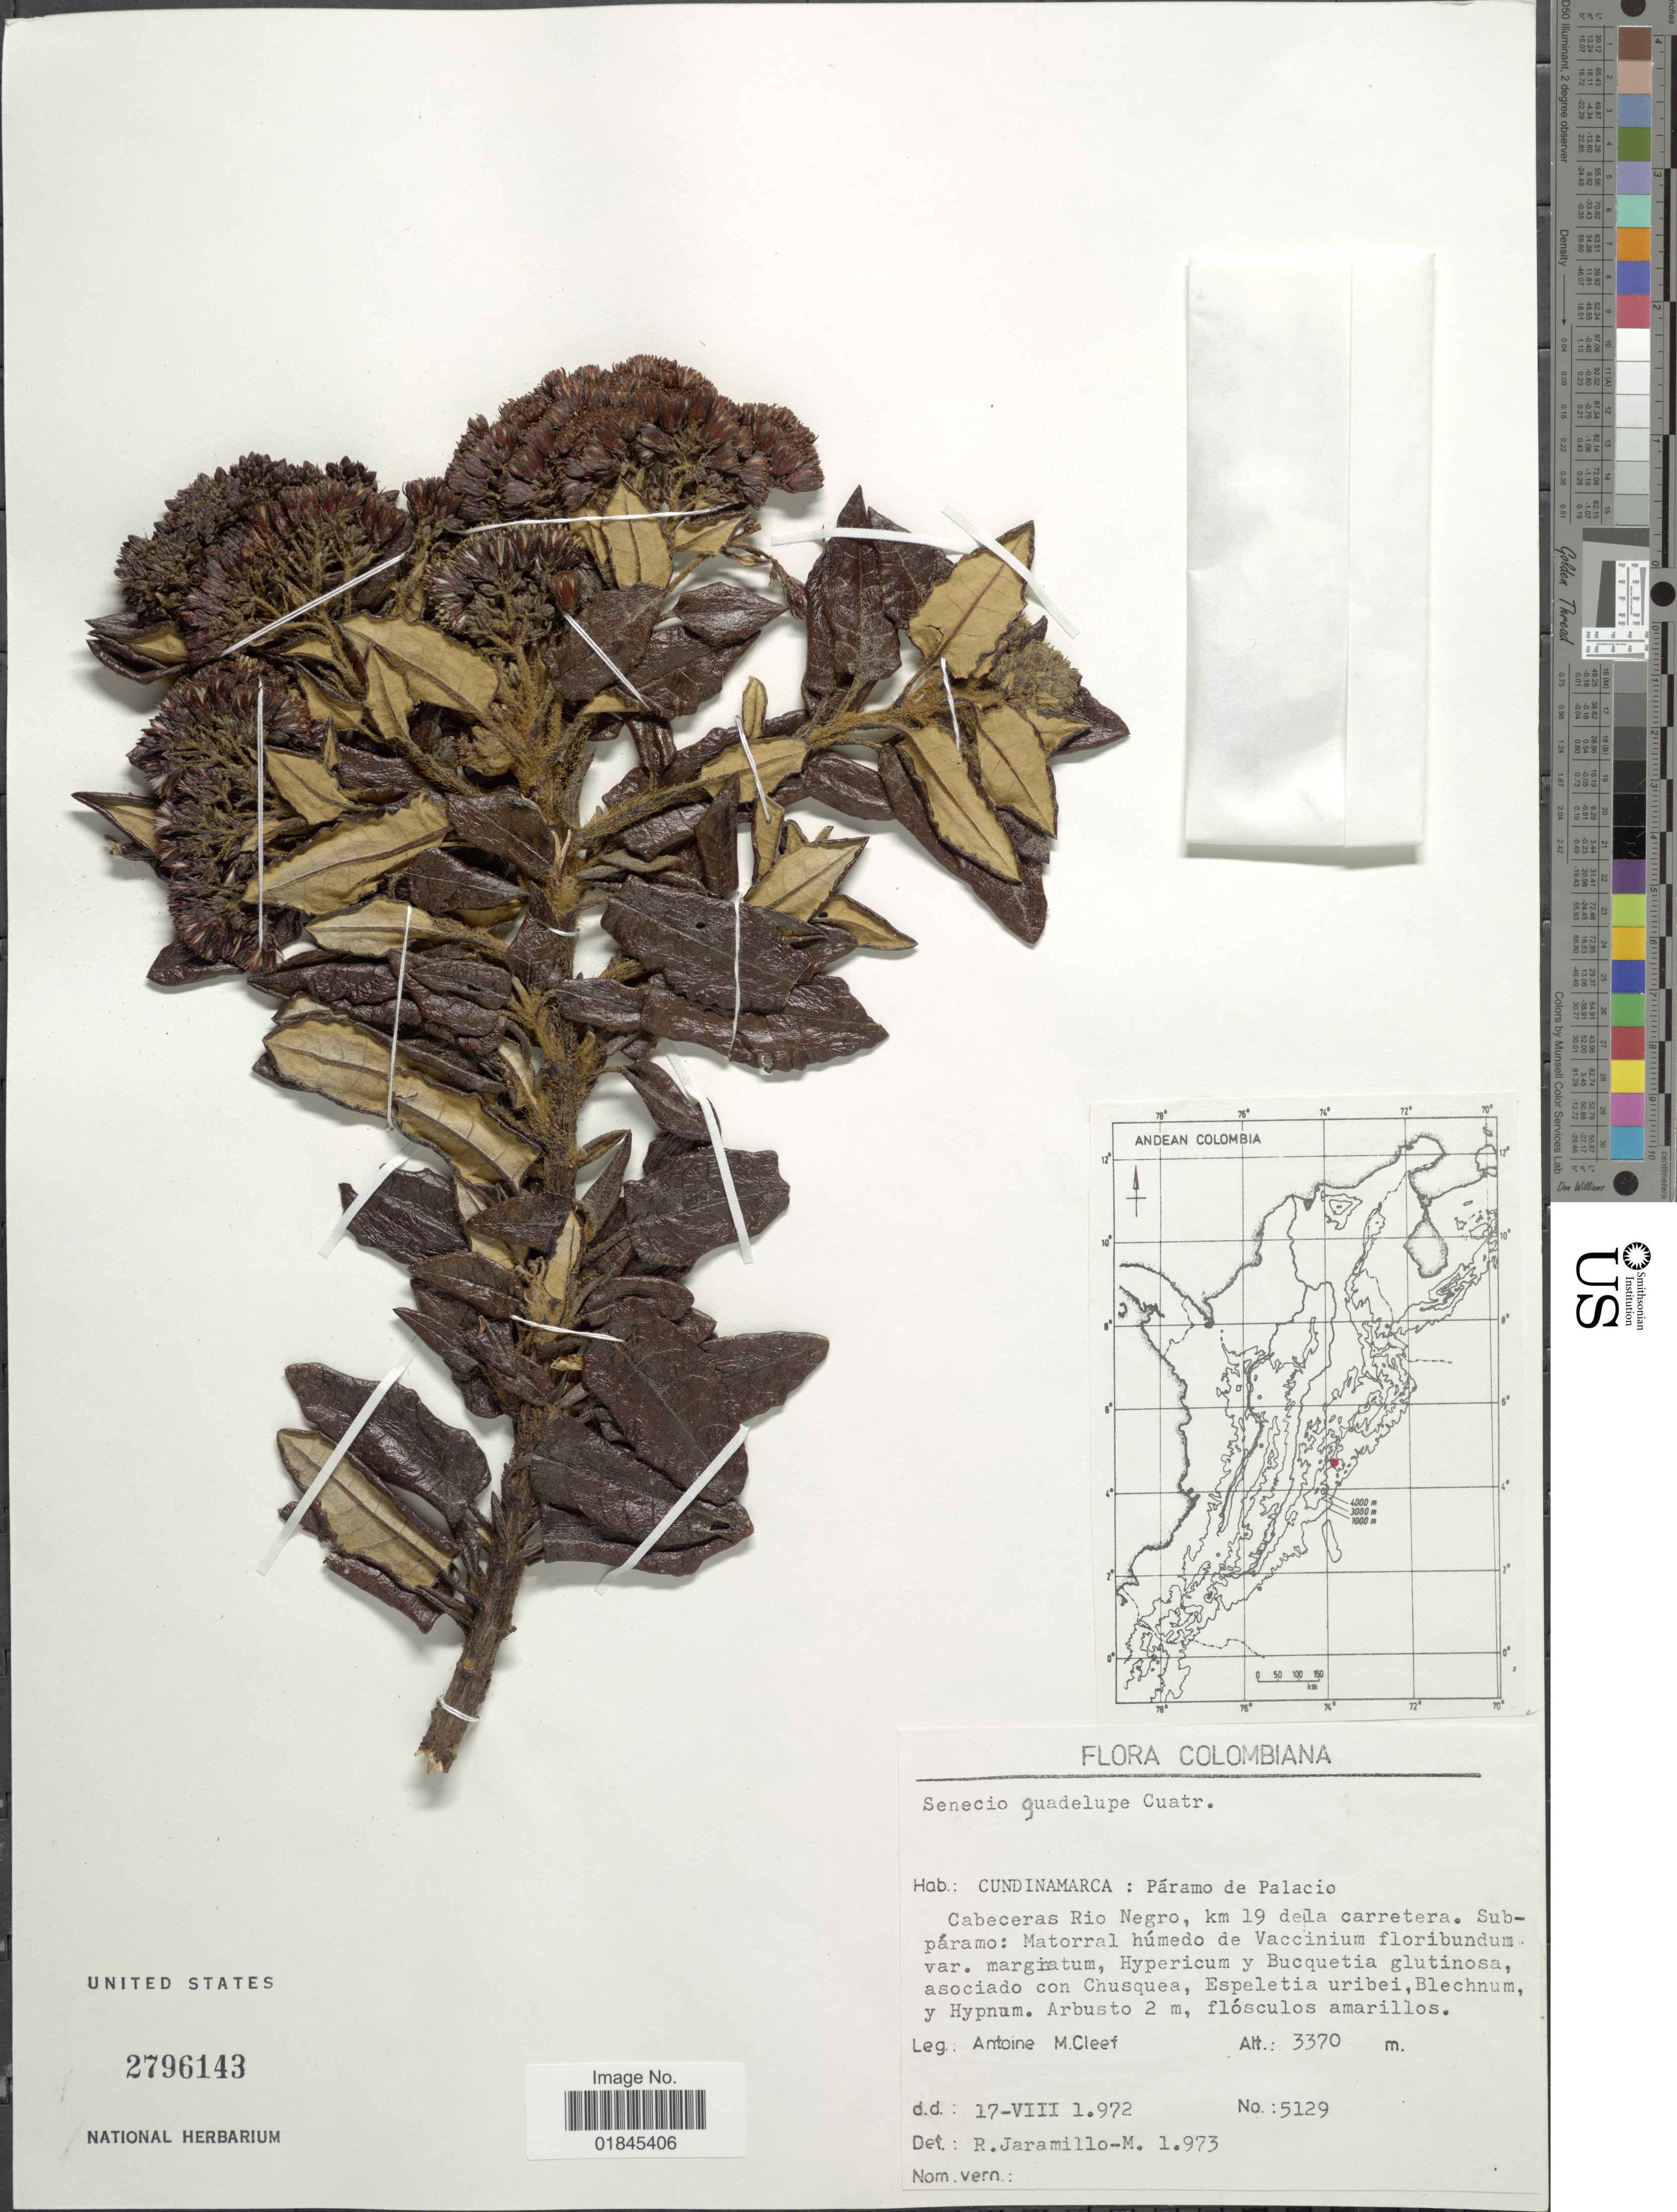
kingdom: Plantae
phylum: Tracheophyta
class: Magnoliopsida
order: Asterales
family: Asteraceae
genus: Pentacalia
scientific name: Pentacalia guadalupe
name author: (Cuatrec.) Cuatrec.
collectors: A. M. Cleef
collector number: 5129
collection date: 1972-08-17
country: Colombia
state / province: Cundinamarca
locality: Cundinamarca: Páramo de Palacio. Cabeceras Rio Negro, km 19 de la carretera.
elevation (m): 3370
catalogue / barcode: US 2796143